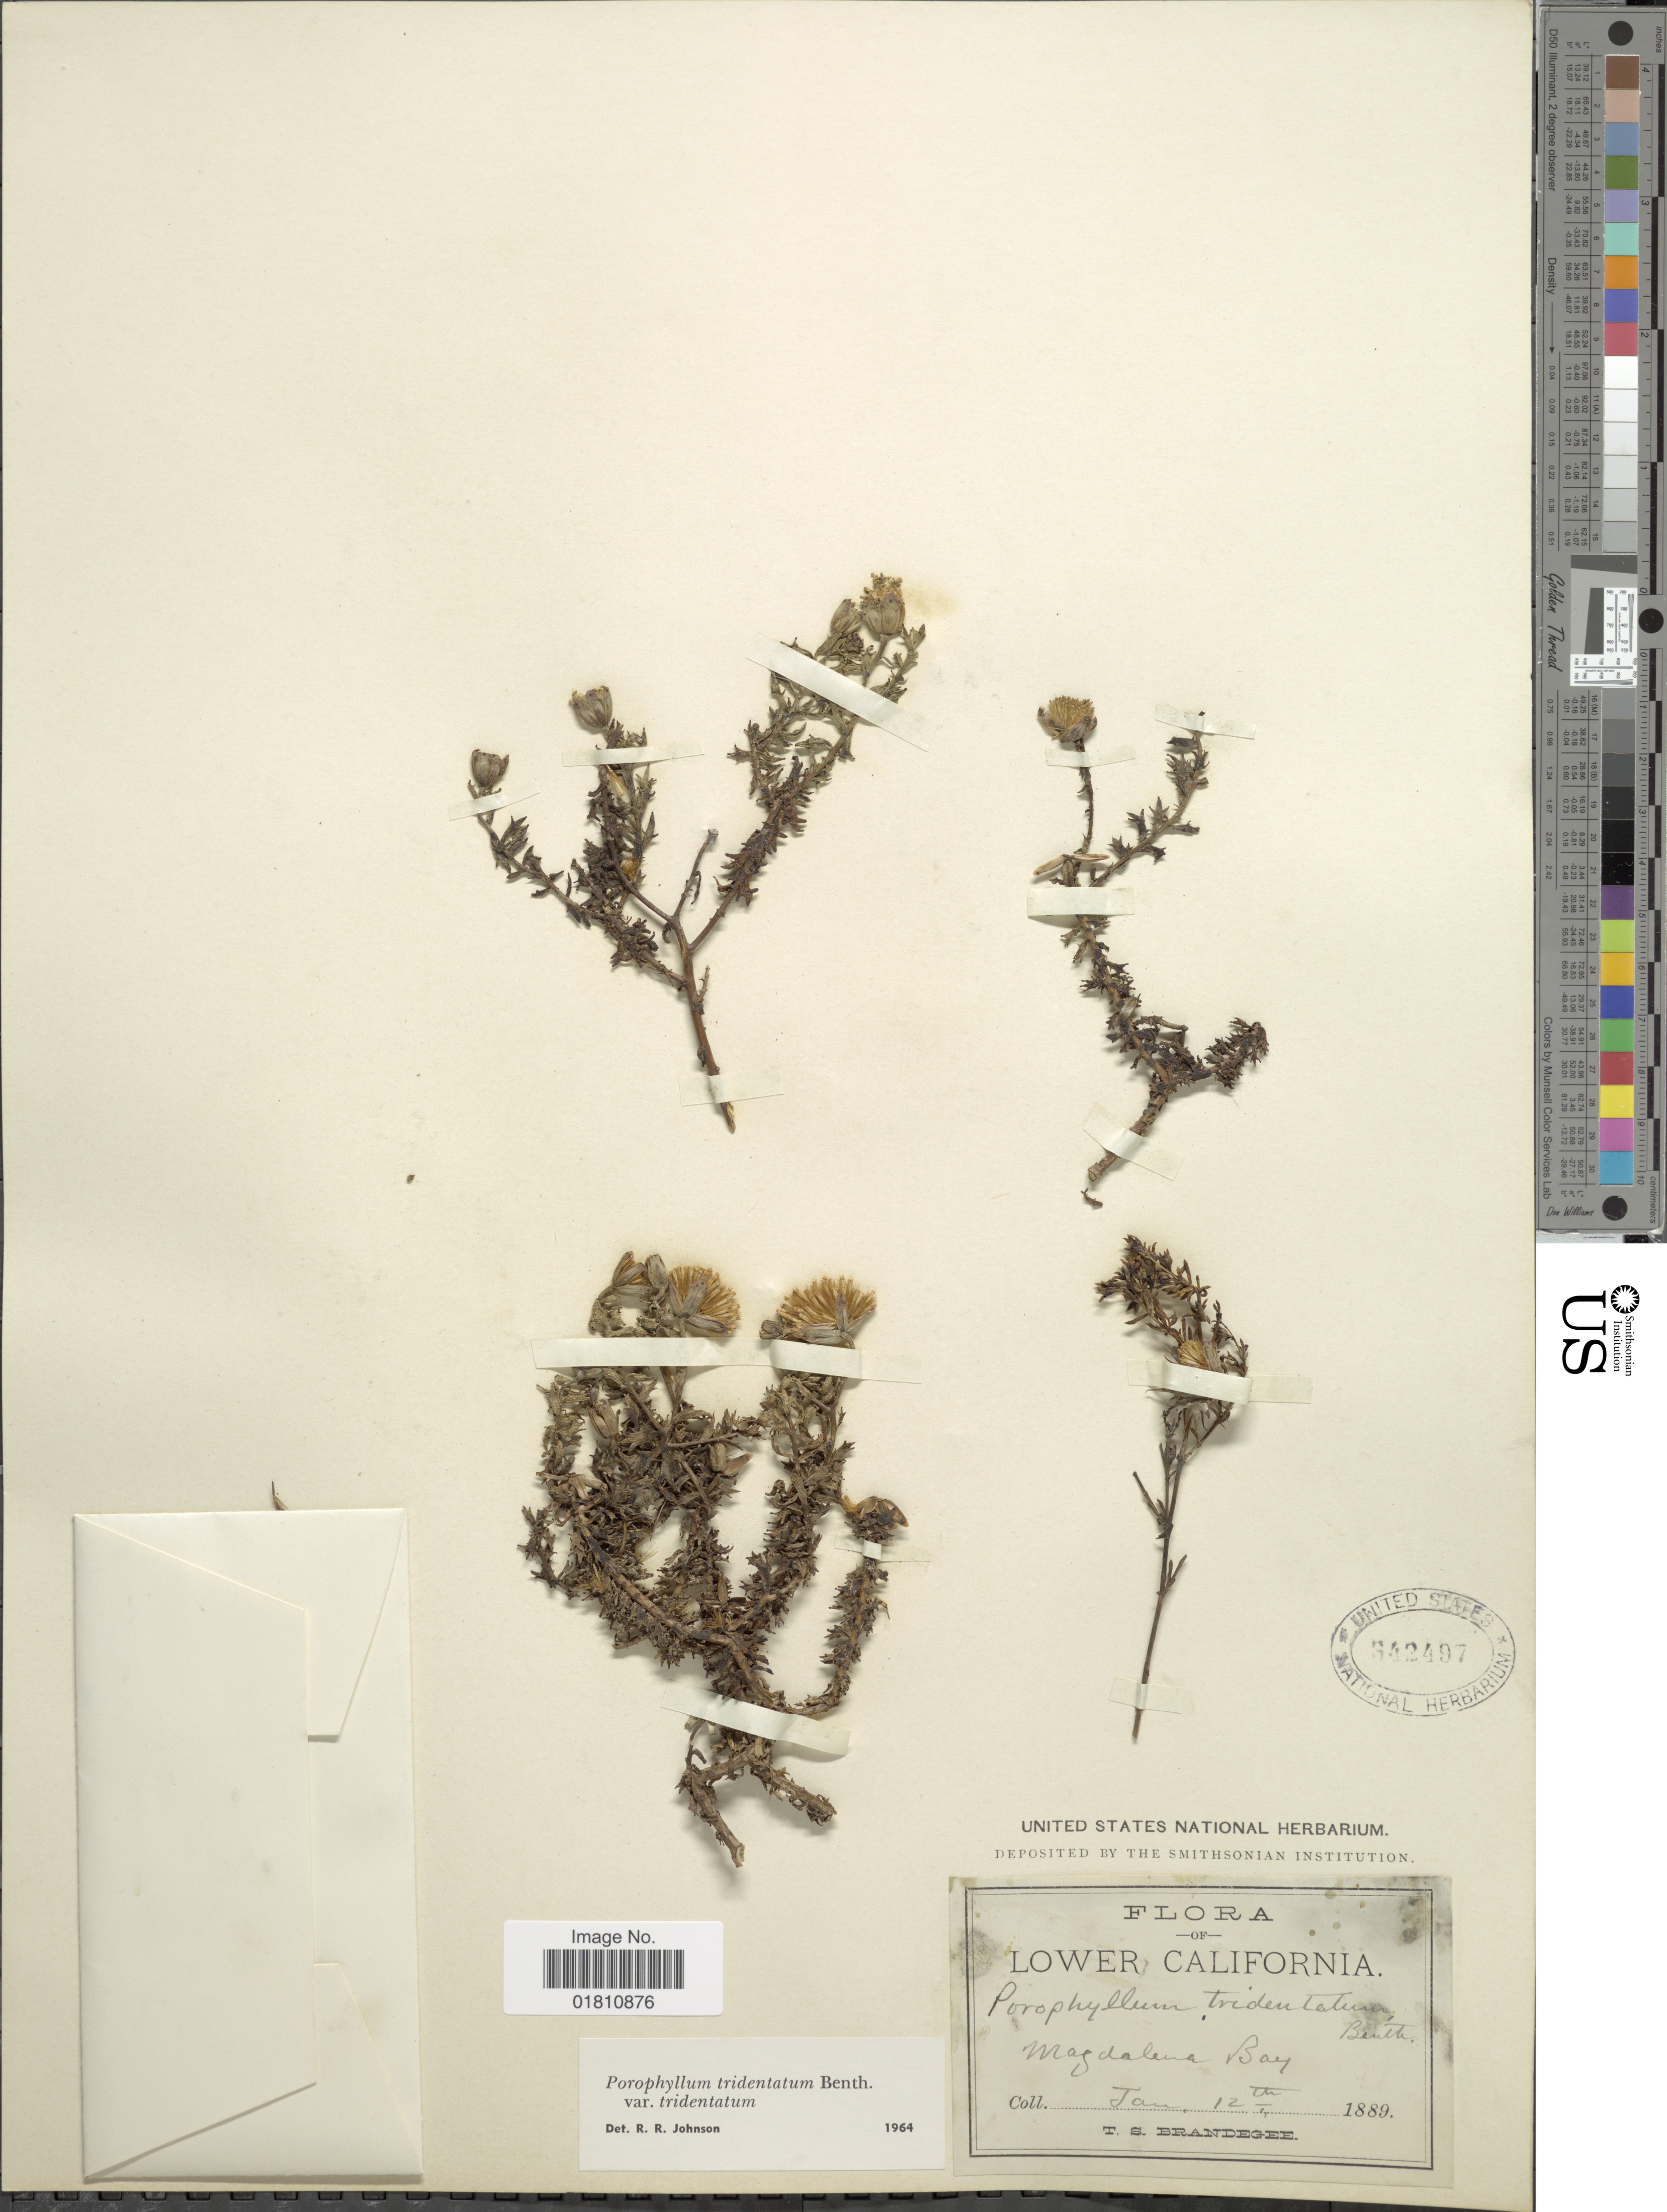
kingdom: Plantae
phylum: Tracheophyta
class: Magnoliopsida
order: Asterales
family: Asteraceae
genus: Bajacalia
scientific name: Bajacalia tridentata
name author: (Benth.) Loockerman et al.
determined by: Anzuinelli, M.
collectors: T. S. Brandegee (herbarium)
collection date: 1889-01-12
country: Mexico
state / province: Baja California Sur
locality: Lower California, Magdalena Bay.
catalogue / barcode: US 342497